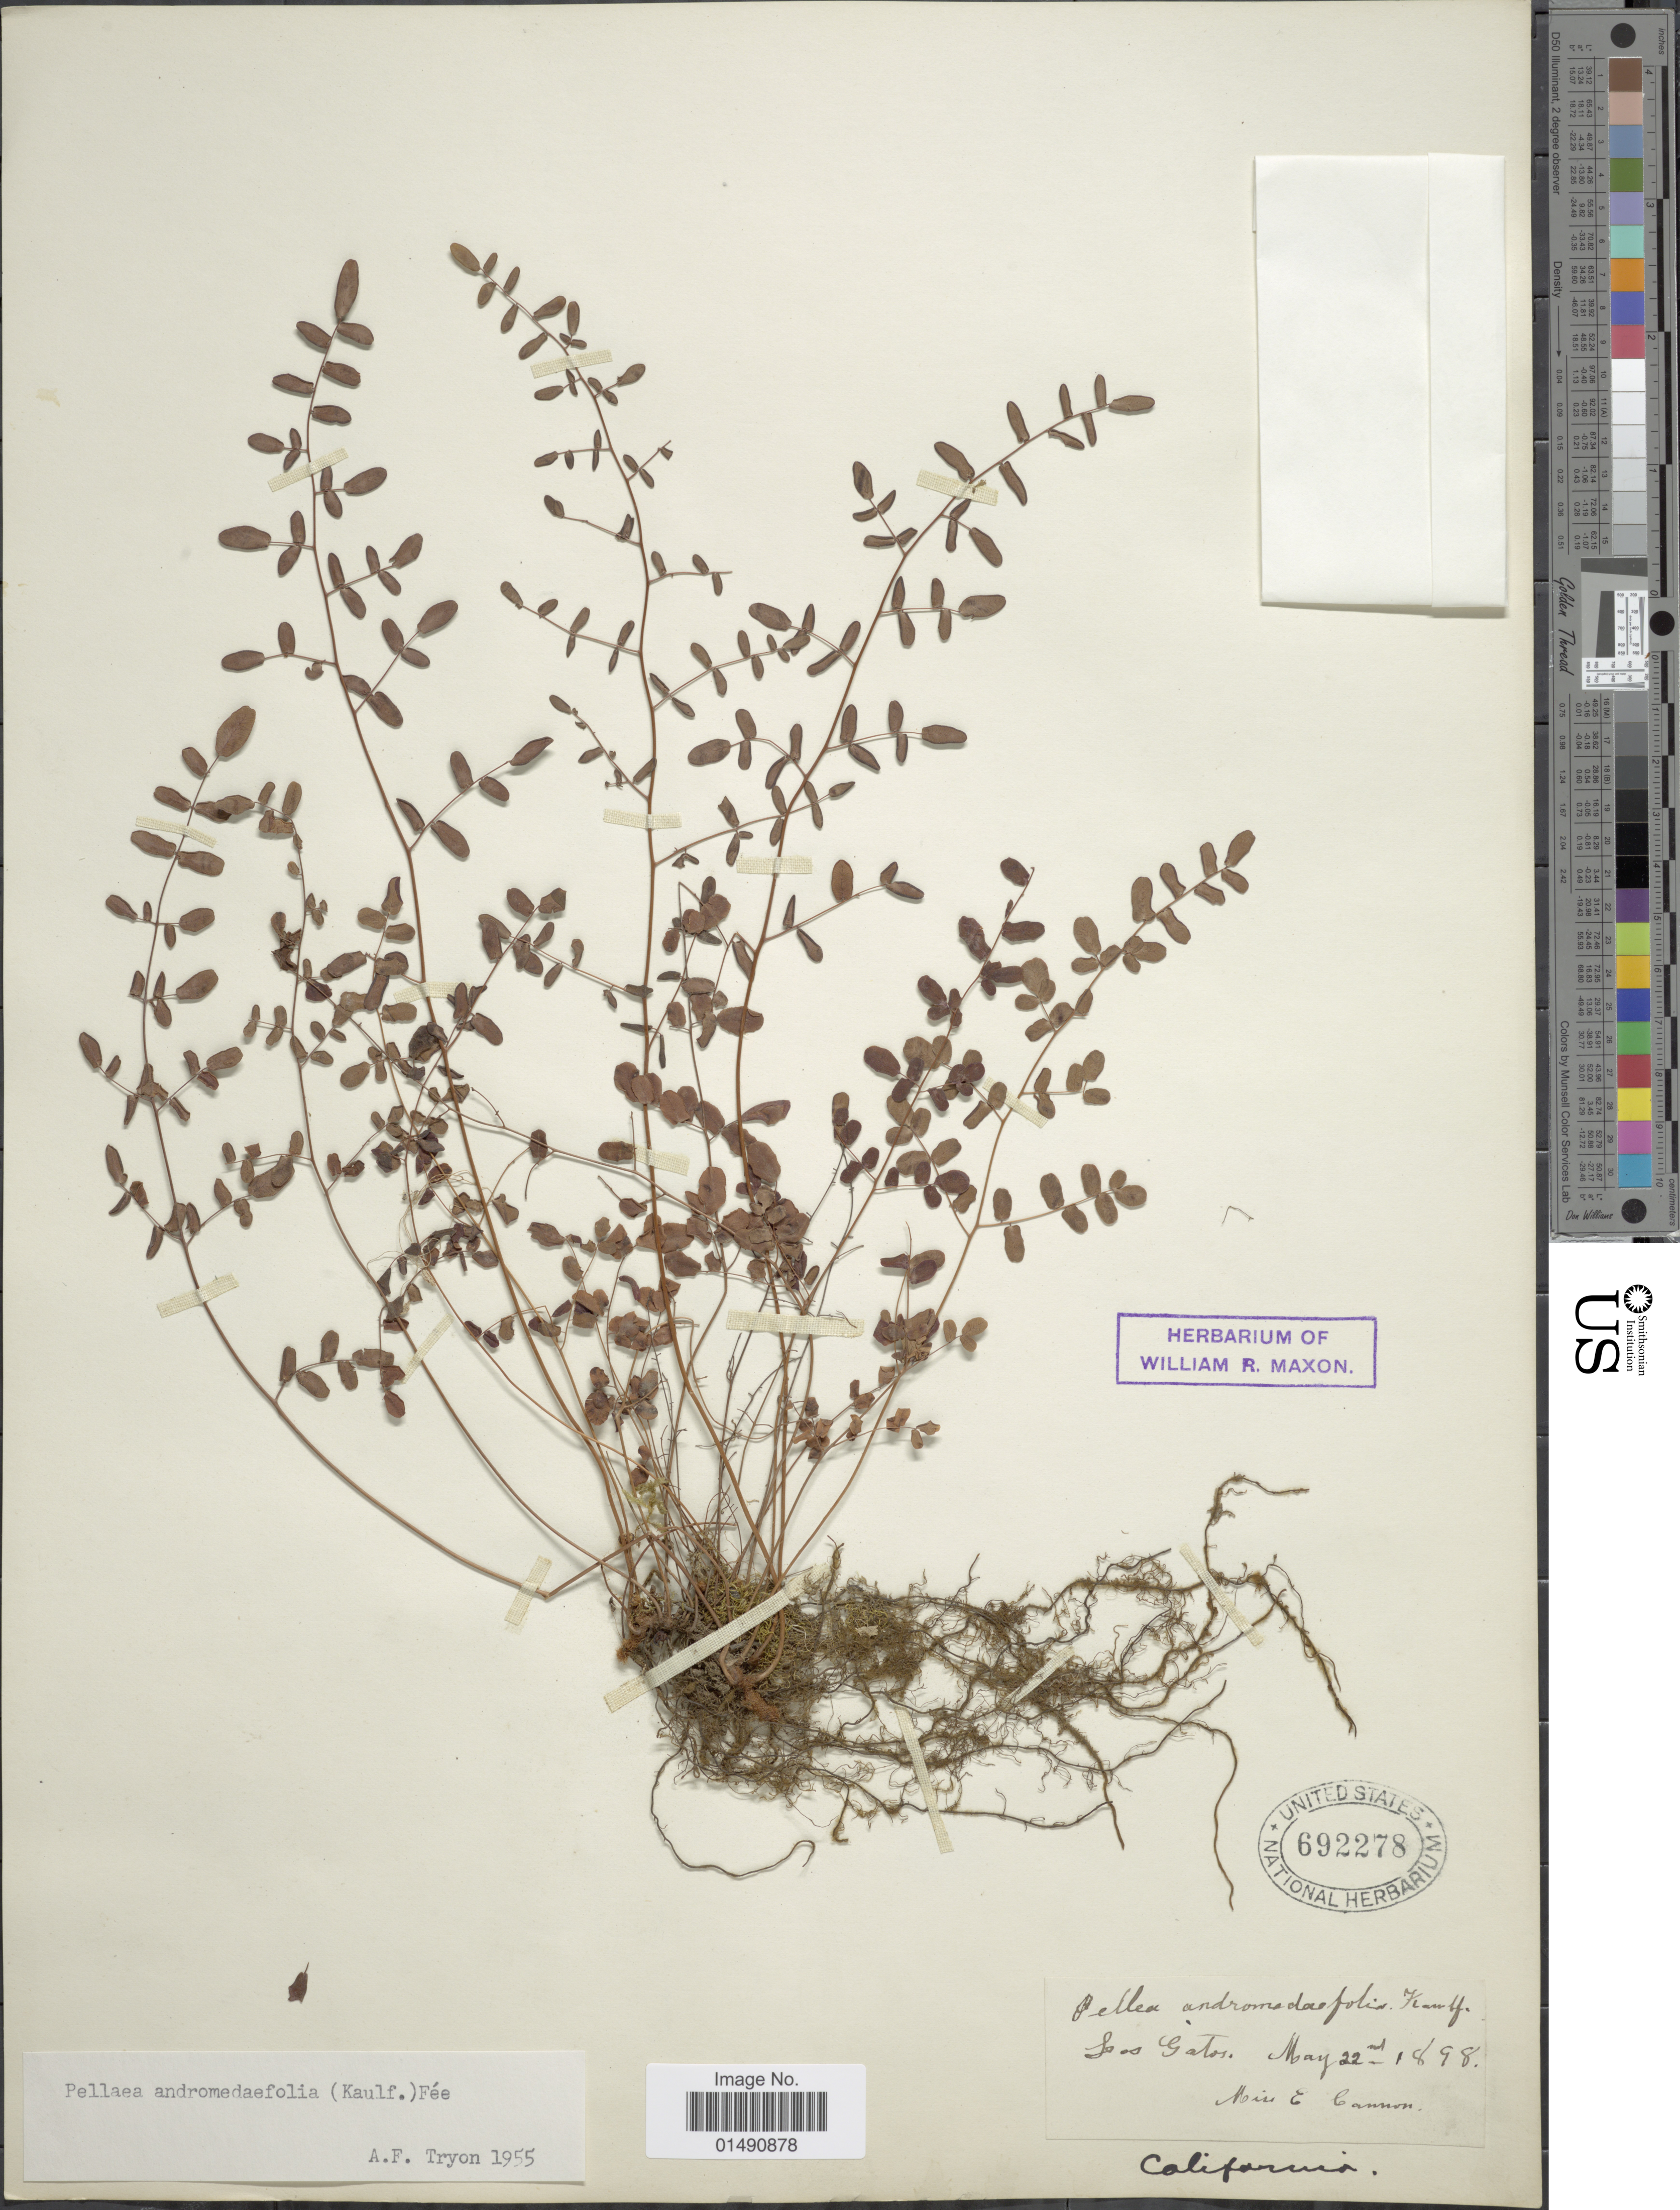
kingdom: Plantae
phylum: Tracheophyta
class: Polypodiopsida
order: Polypodiales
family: Pteridaceae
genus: Pellaea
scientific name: Pellaea andromedifolia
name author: (Kaulf.) Fée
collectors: E. Cannon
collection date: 1898-05-22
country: United States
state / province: California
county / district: Santa Clara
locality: Los Gatos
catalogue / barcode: US 692278